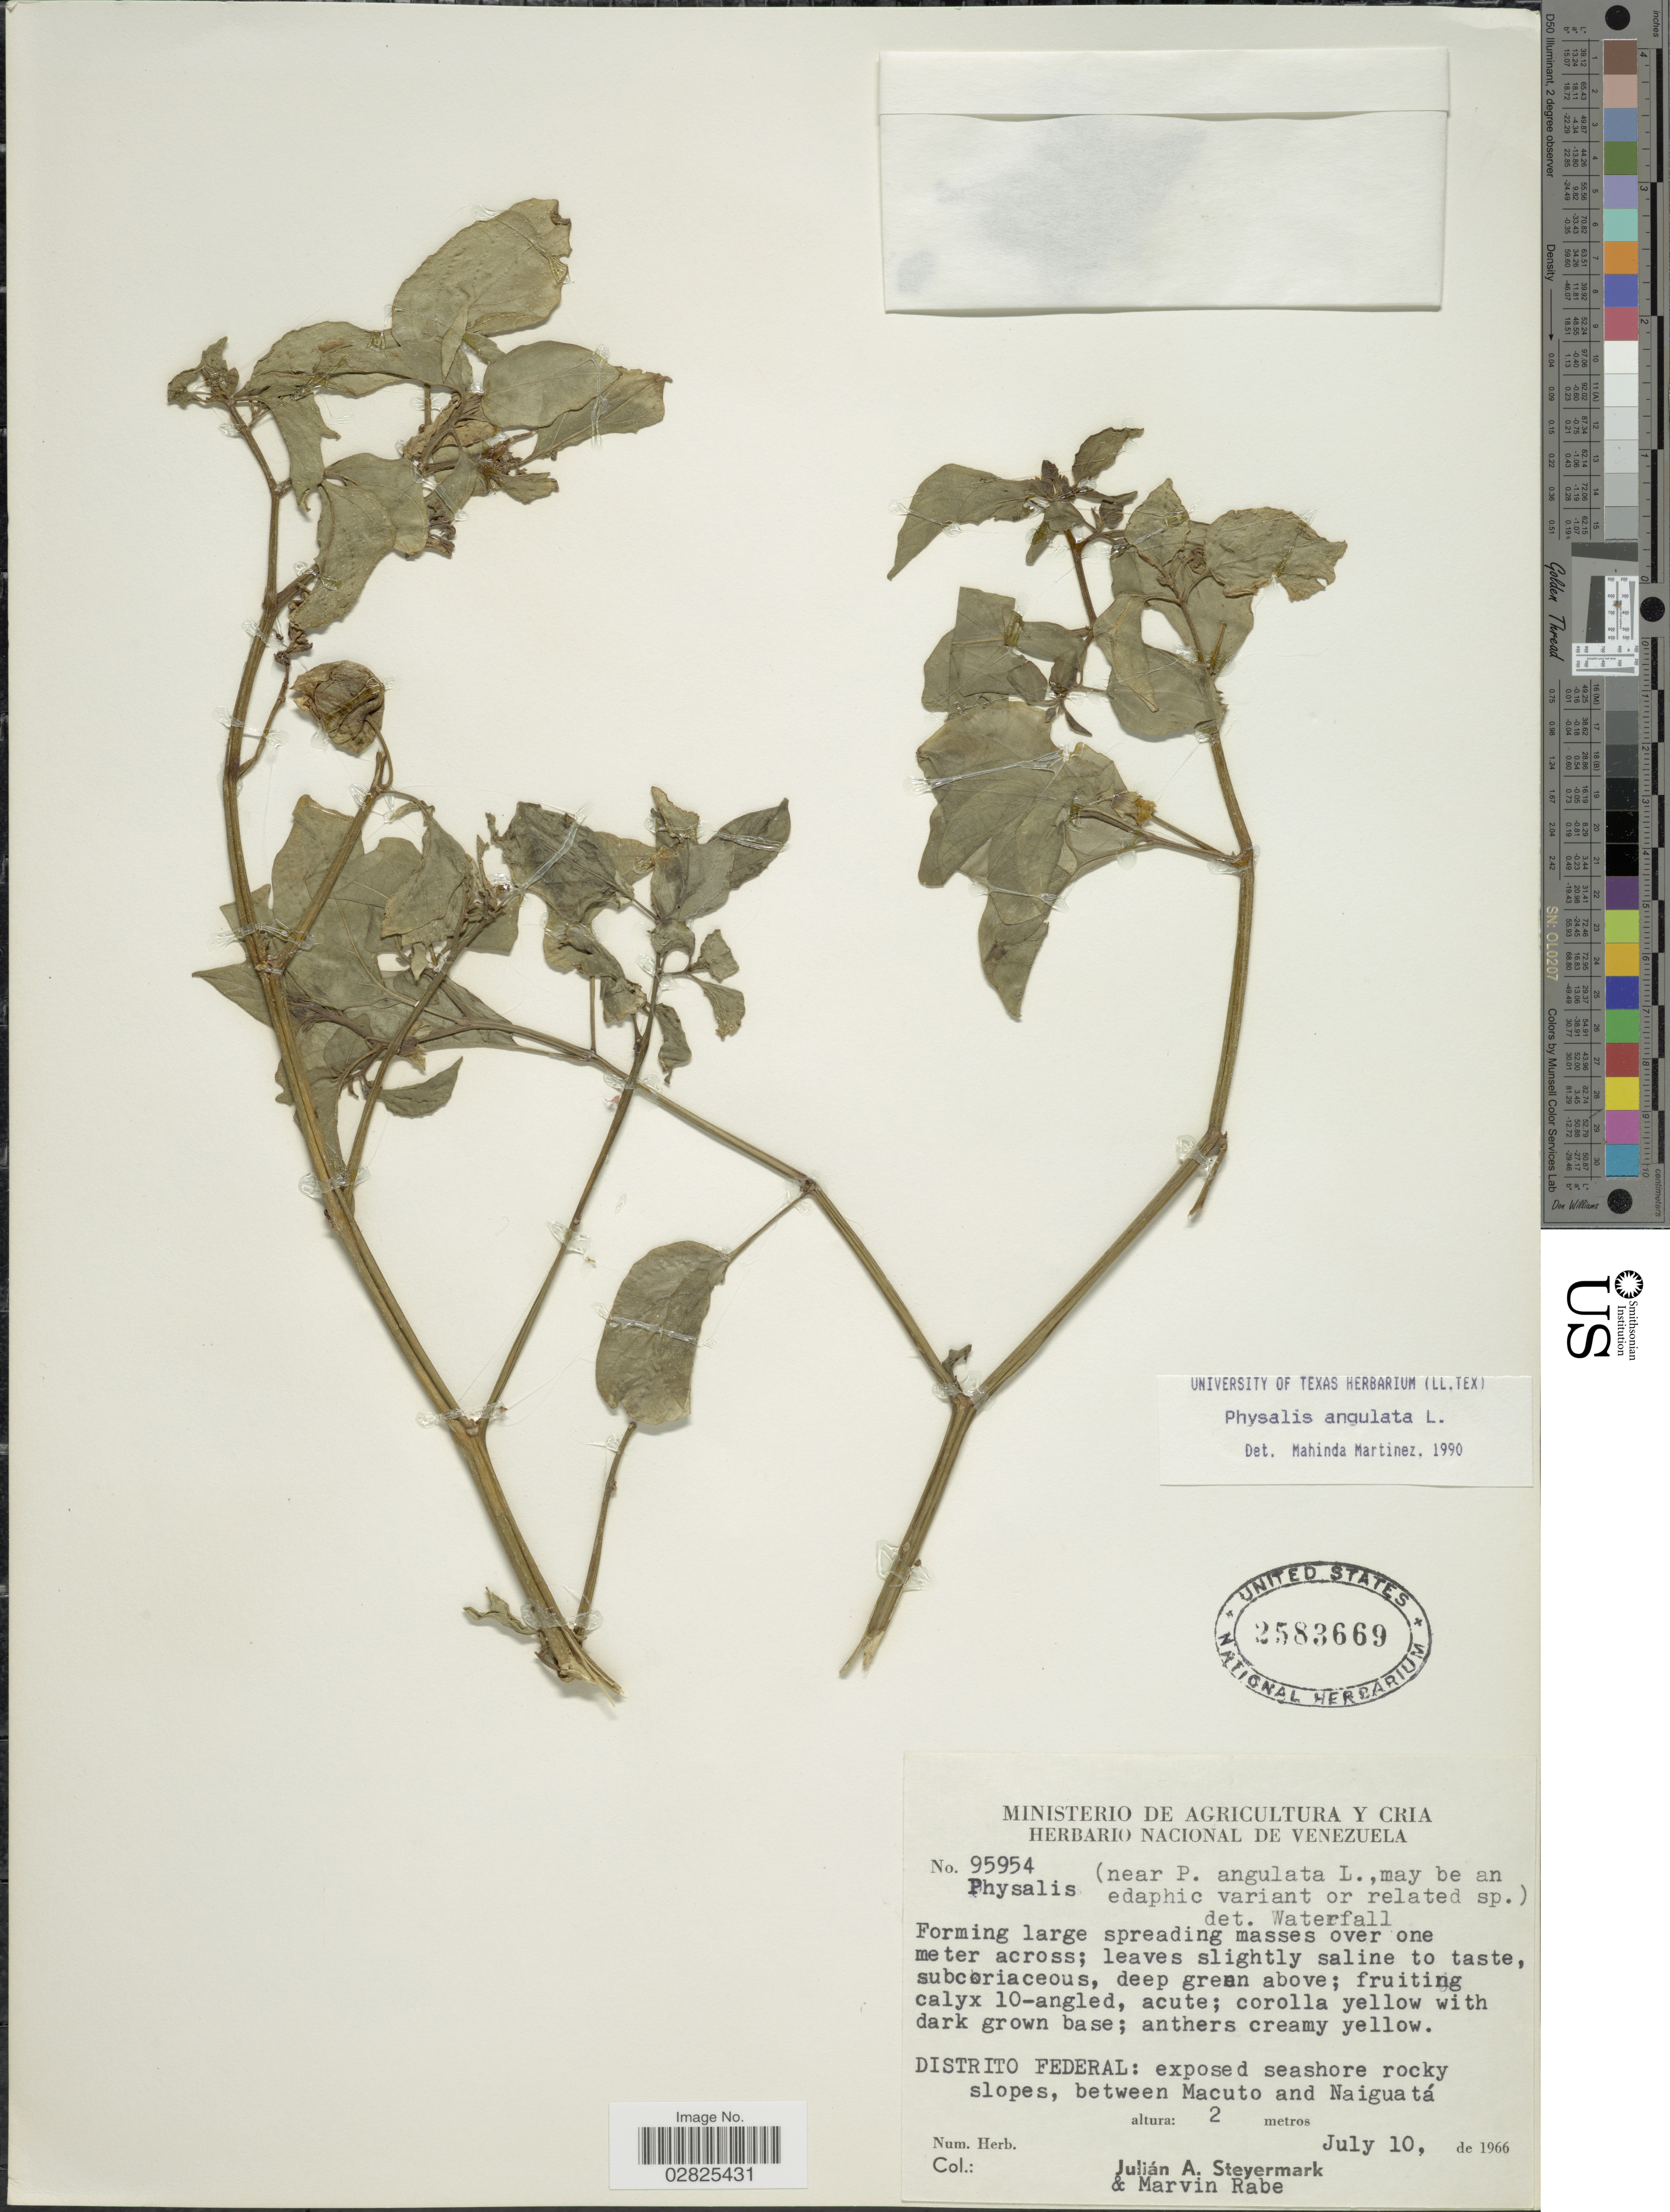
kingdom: Plantae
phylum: Tracheophyta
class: Magnoliopsida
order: Solanales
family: Solanaceae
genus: Physalis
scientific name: Physalis angulata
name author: L.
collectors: J. Steyermark & M. Rabe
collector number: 95954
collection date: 1966-07-10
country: Venezuela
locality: Distrito Federal: exposed seashore rocky slopes, between Macuto and Naiguatá.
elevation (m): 2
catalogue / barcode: US 2583669